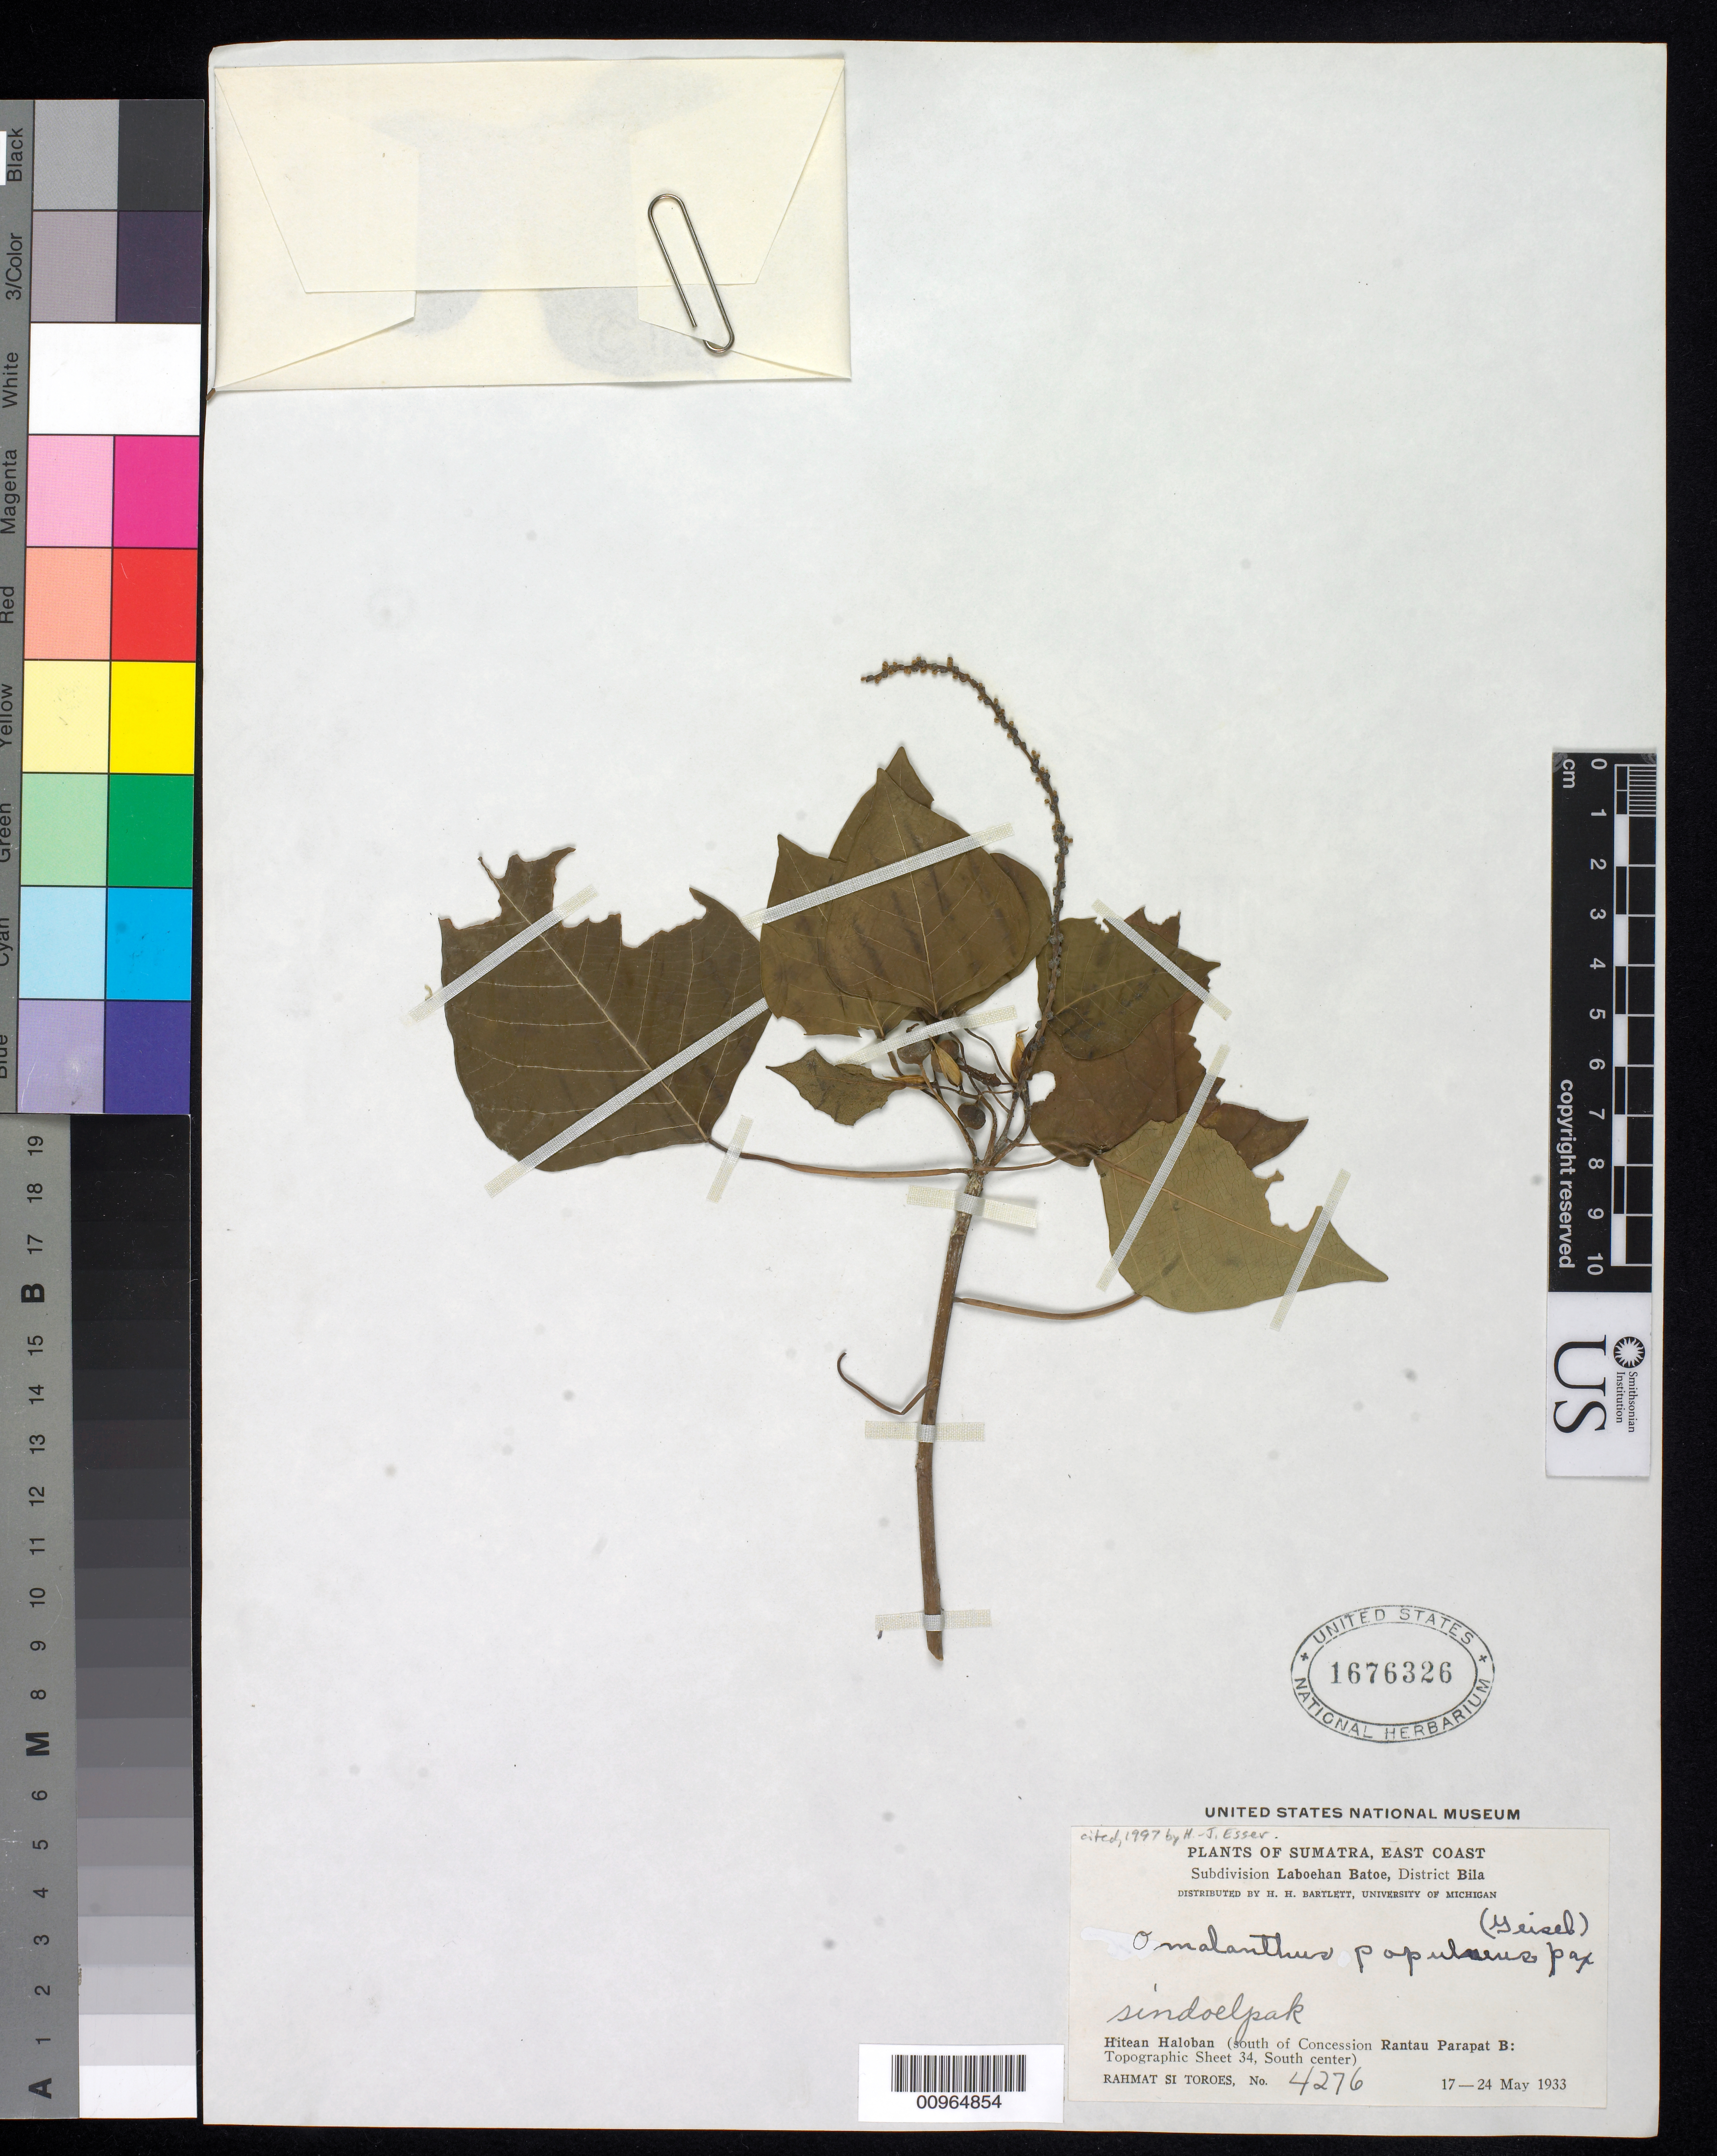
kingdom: Plantae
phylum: Tracheophyta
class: Magnoliopsida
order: Malpighiales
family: Euphorbiaceae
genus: Homalanthus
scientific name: Homalanthus populneus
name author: (Geiseler) Kuntze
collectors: Rahmat Si Boeea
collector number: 4276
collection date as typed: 17 May 1933 to 24 May 1933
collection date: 1933-05-17/1933-05-24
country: Indonesia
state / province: Sumatra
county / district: North Sumatra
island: Sumatra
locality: HItean Haloban (south of Concession Rantau Parapat B: Topographic sheet 34, south center). Subdivision Laboehan Batoe, District Bila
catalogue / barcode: US 1676326